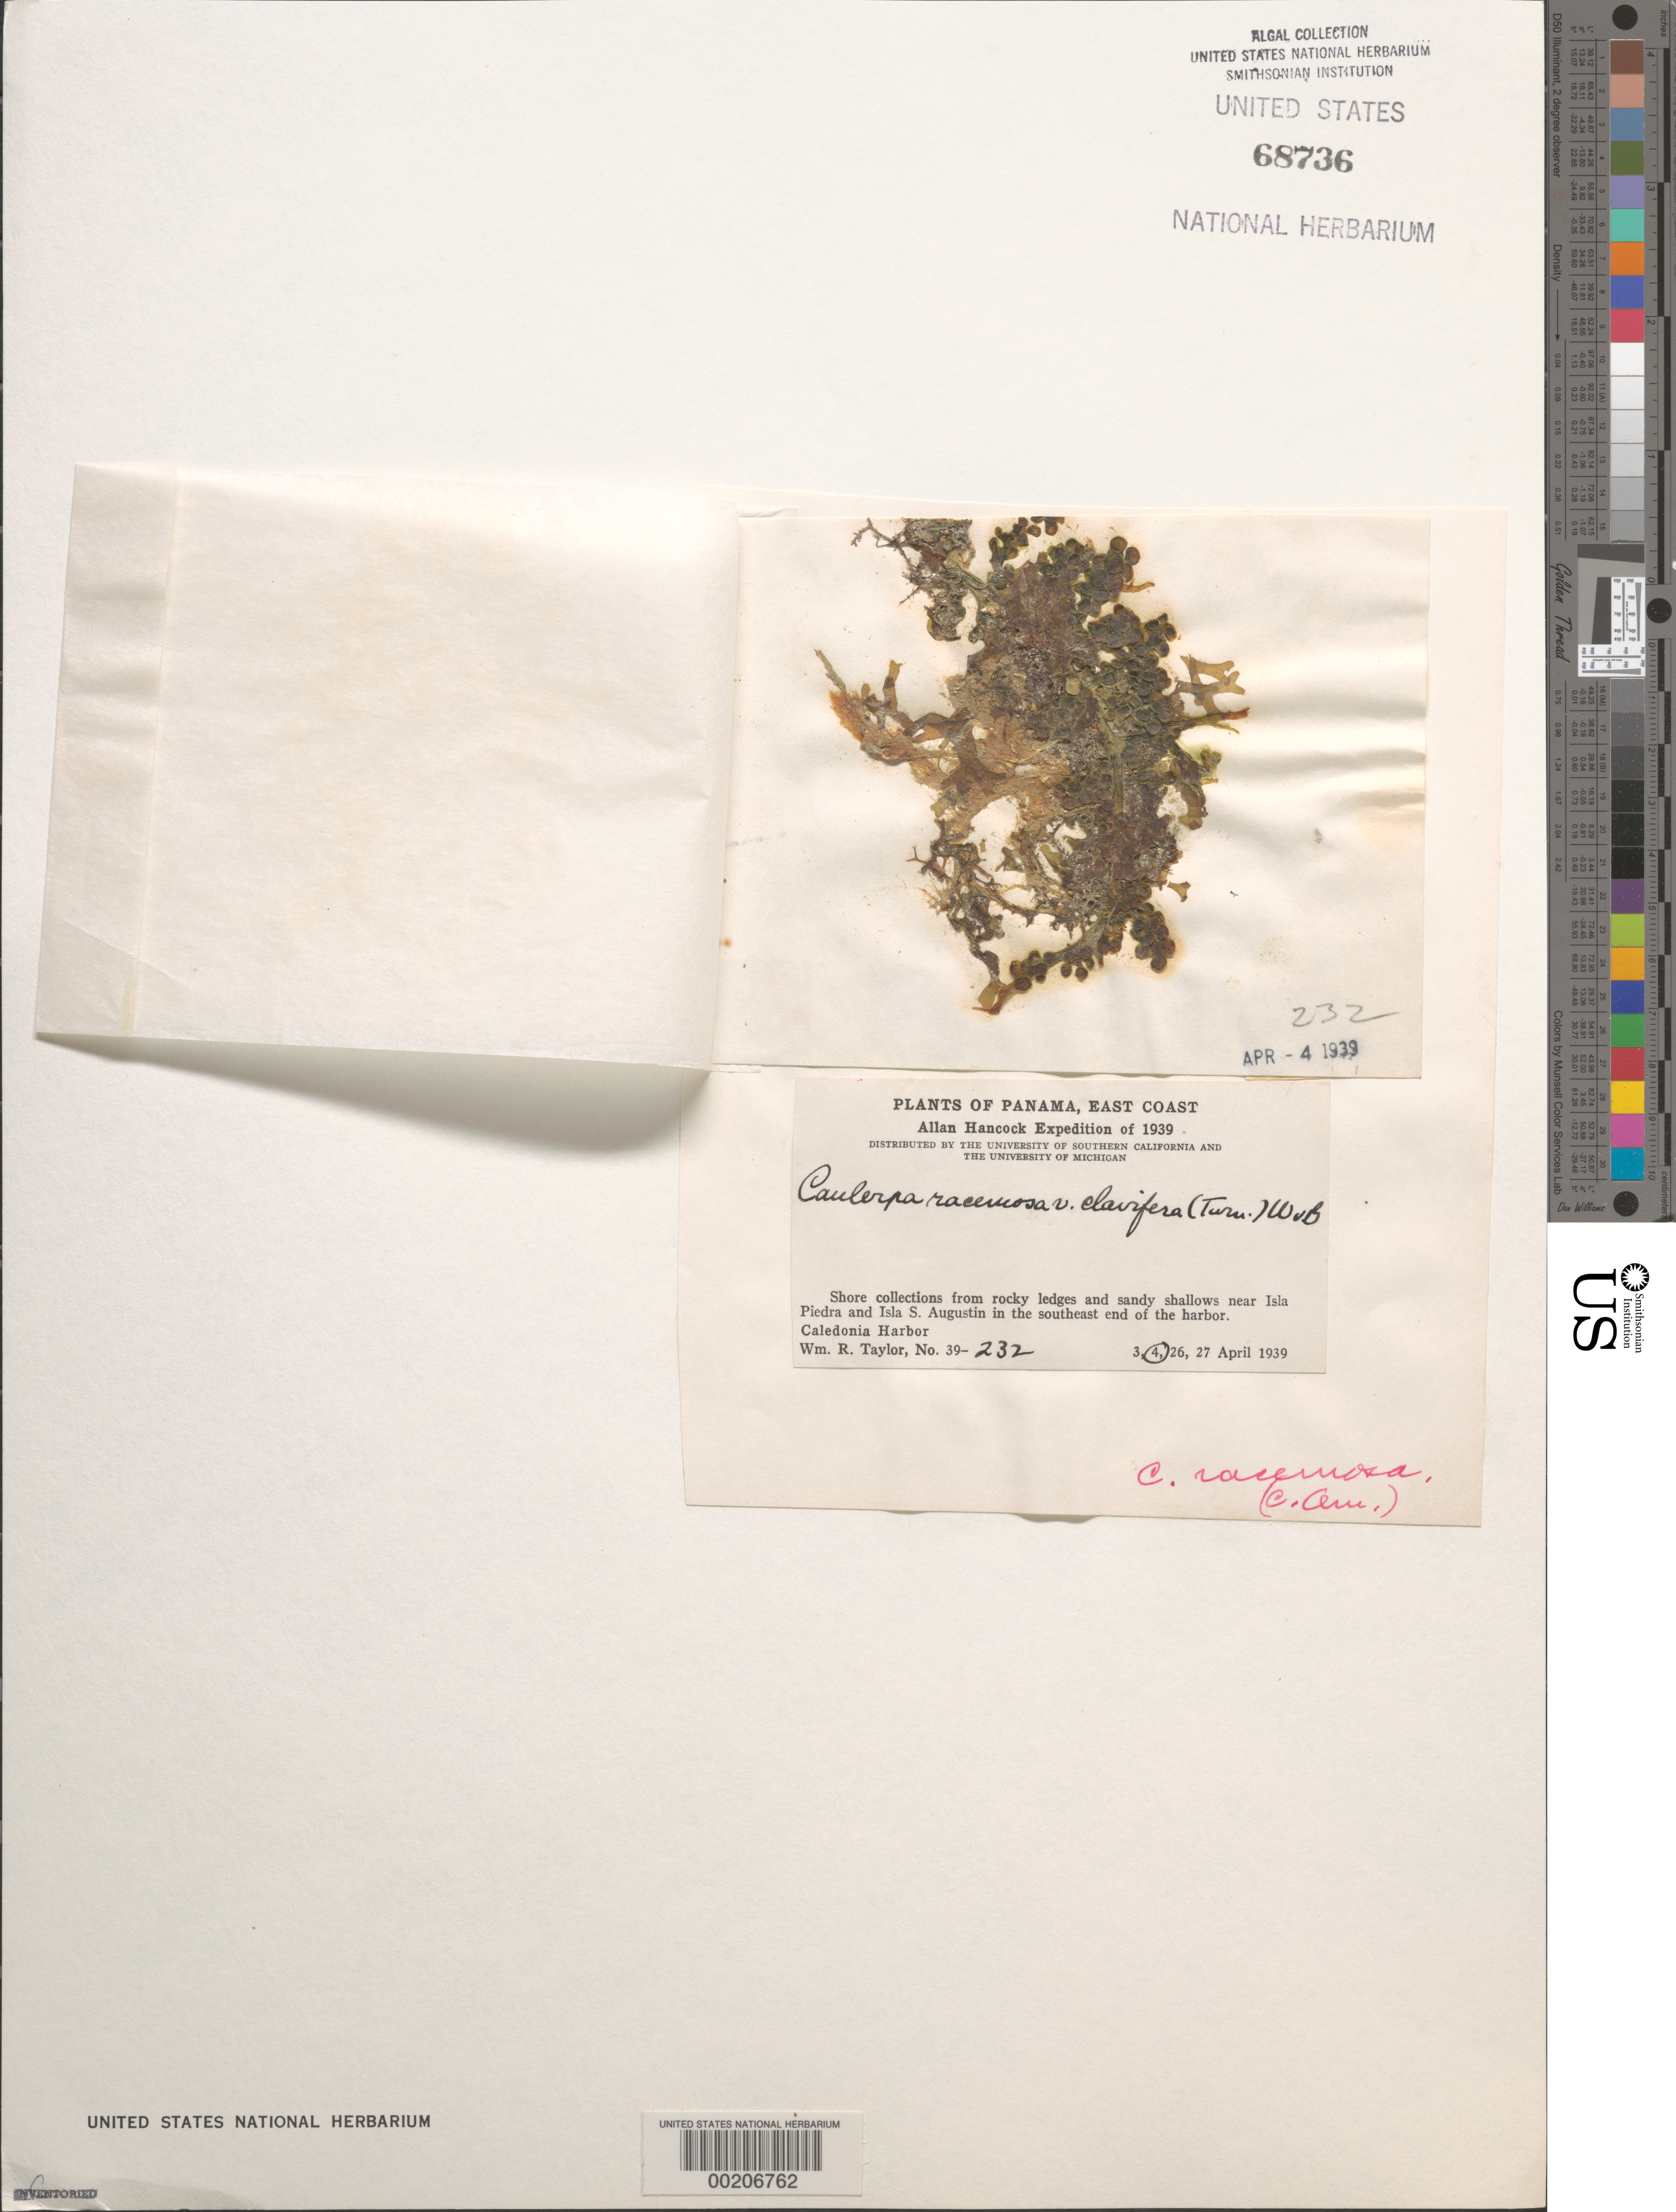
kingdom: Plantae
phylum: Chlorophyta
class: Ulvophyceae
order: Bryopsidales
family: Caulerpaceae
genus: Caulerpa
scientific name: Caulerpa racemosa var. clavifera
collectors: W. R. Taylor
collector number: WRT 39-232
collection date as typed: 04 Apr 1939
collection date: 1939-04-04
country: Panama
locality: Southeast Caledonia Harbor, near Isla Piedra and Isla San Augustin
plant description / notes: Allan Hancock Expedition of 1939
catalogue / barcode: US 68736